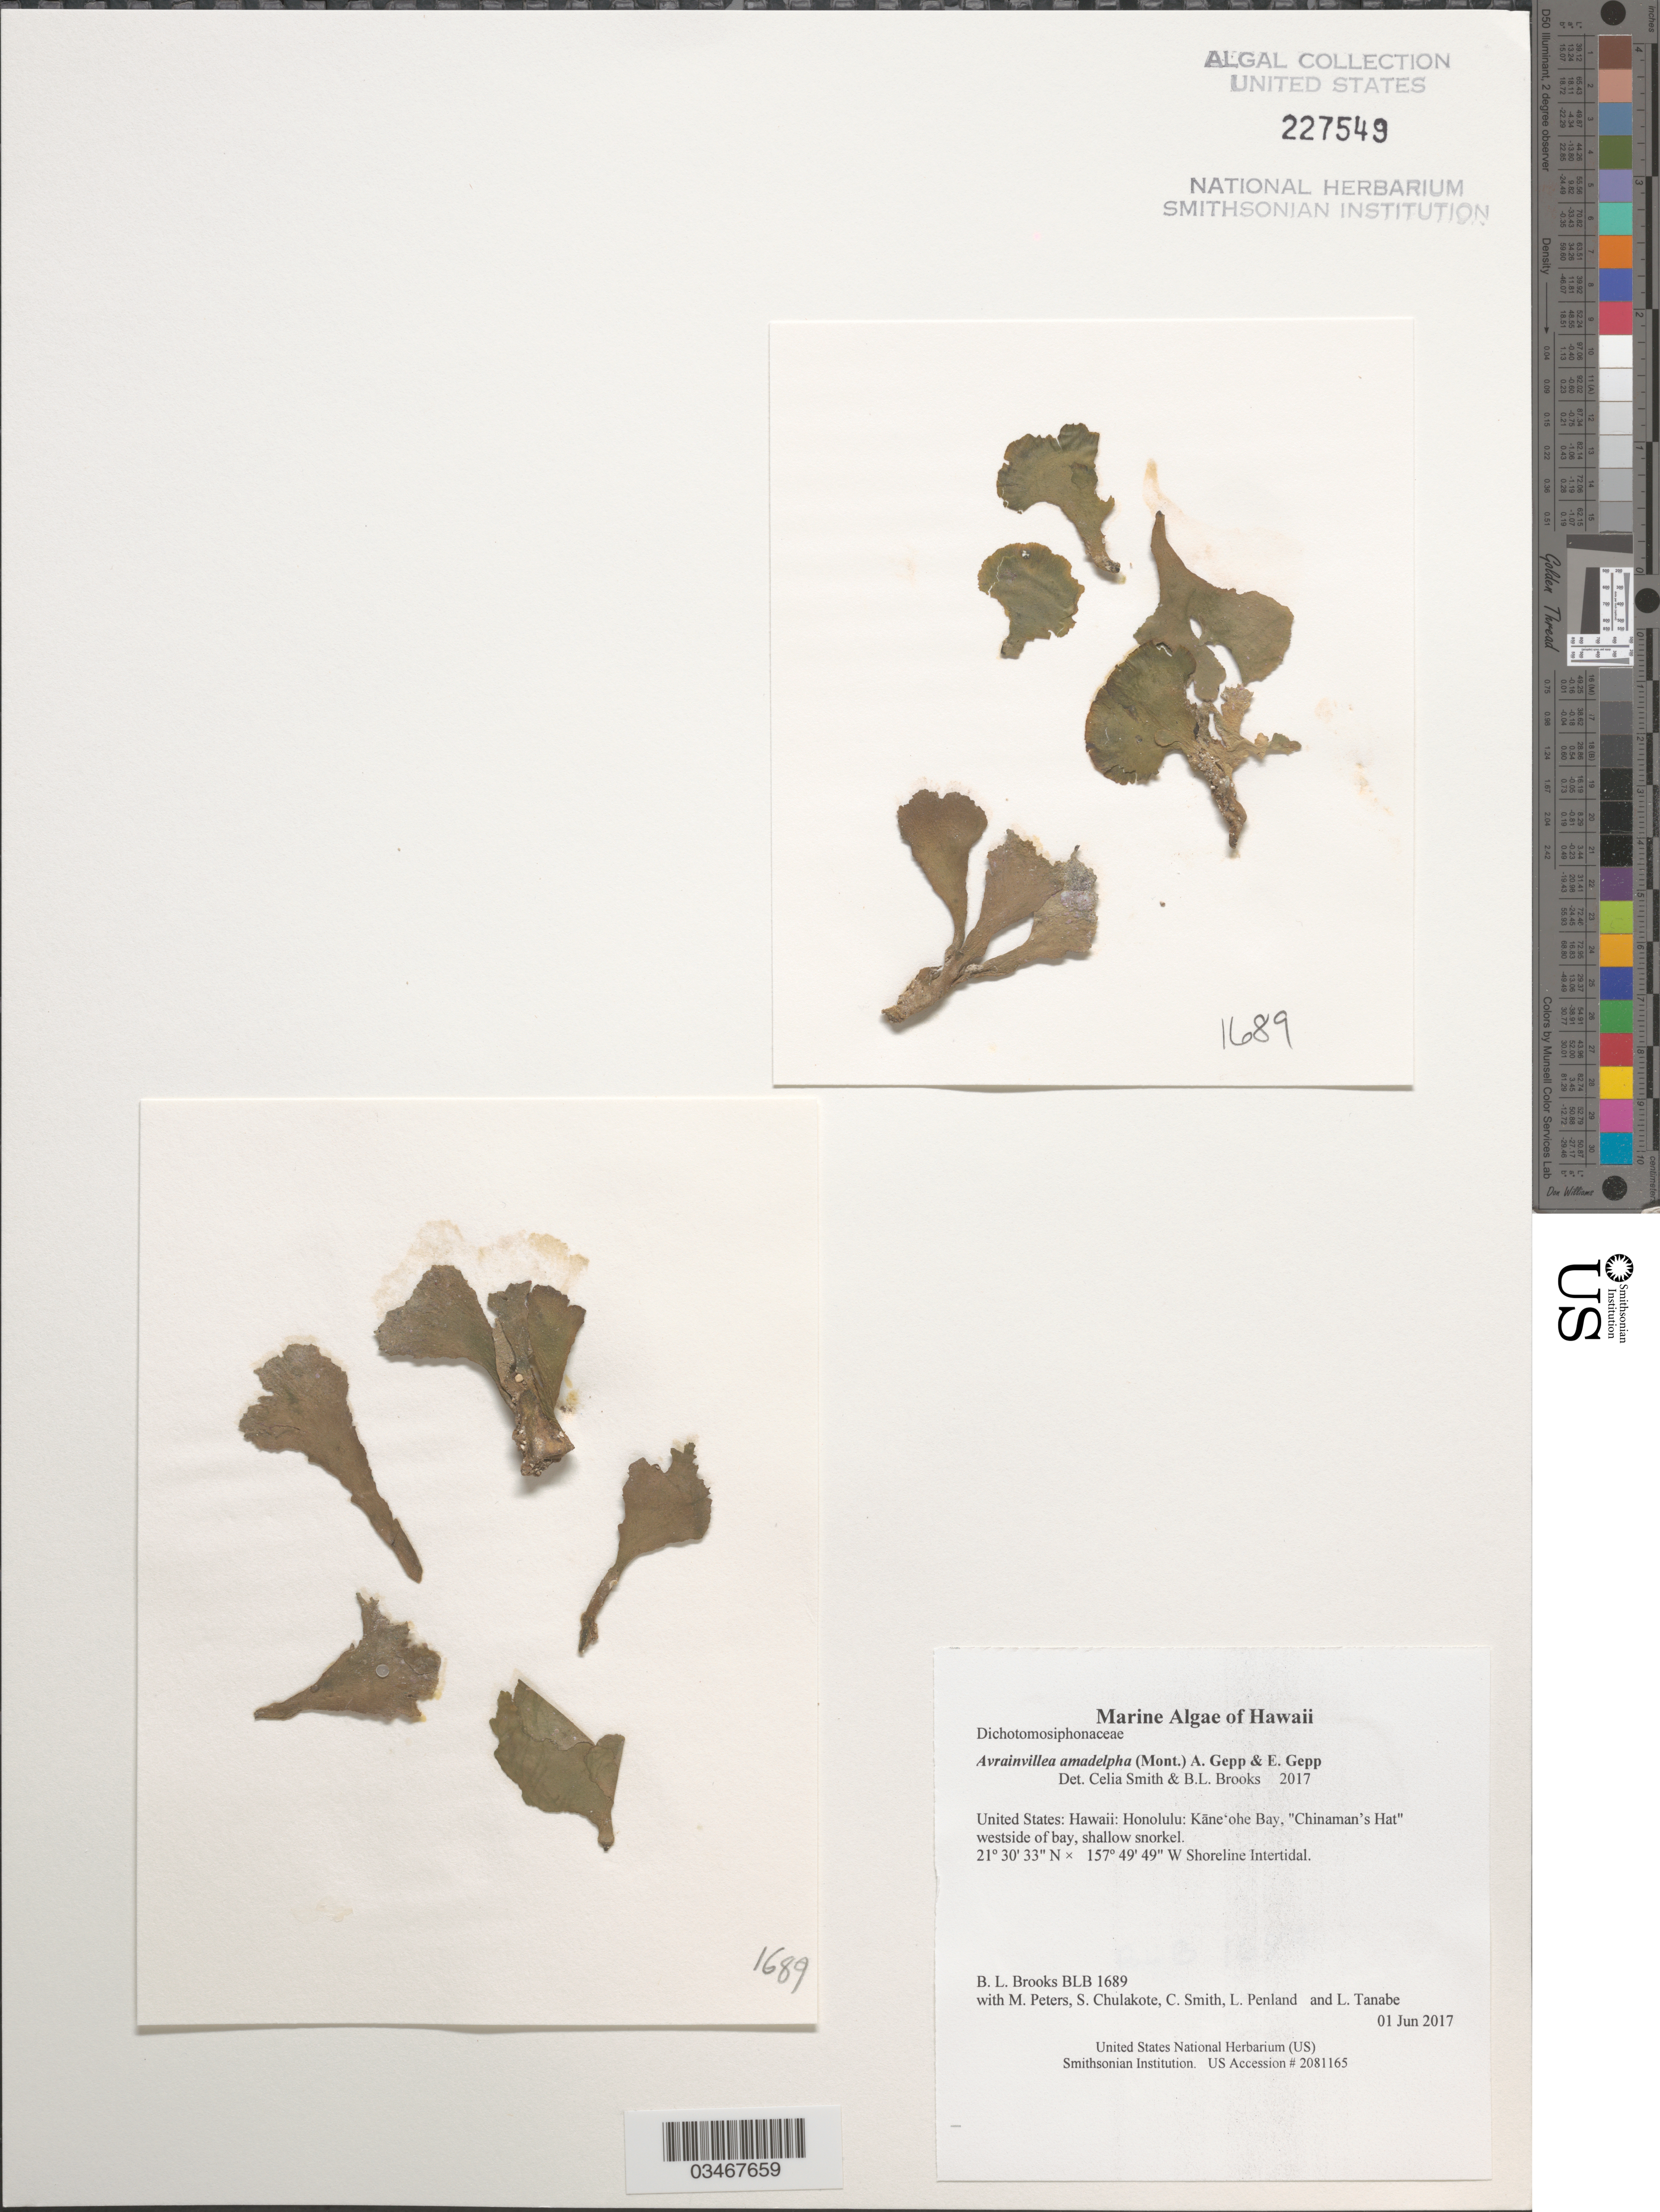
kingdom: Plantae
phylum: Chlorophyta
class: Ulvophyceae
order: Bryopsidales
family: Dichotomosiphonaceae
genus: Avrainvillea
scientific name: Avrainvillea amadelpha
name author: (Mont.) A. Gepp & E. Gepp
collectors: B. Brooks, M. Peters, S. Chulakote, C. Smith & et al.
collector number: BLB 1689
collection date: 2017-06-01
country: United States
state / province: Hawaii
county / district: Honolulu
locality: Honolulu: Kāne'ohe Bay, "Chinaman's Hat" westside of bay.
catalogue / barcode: US 227549